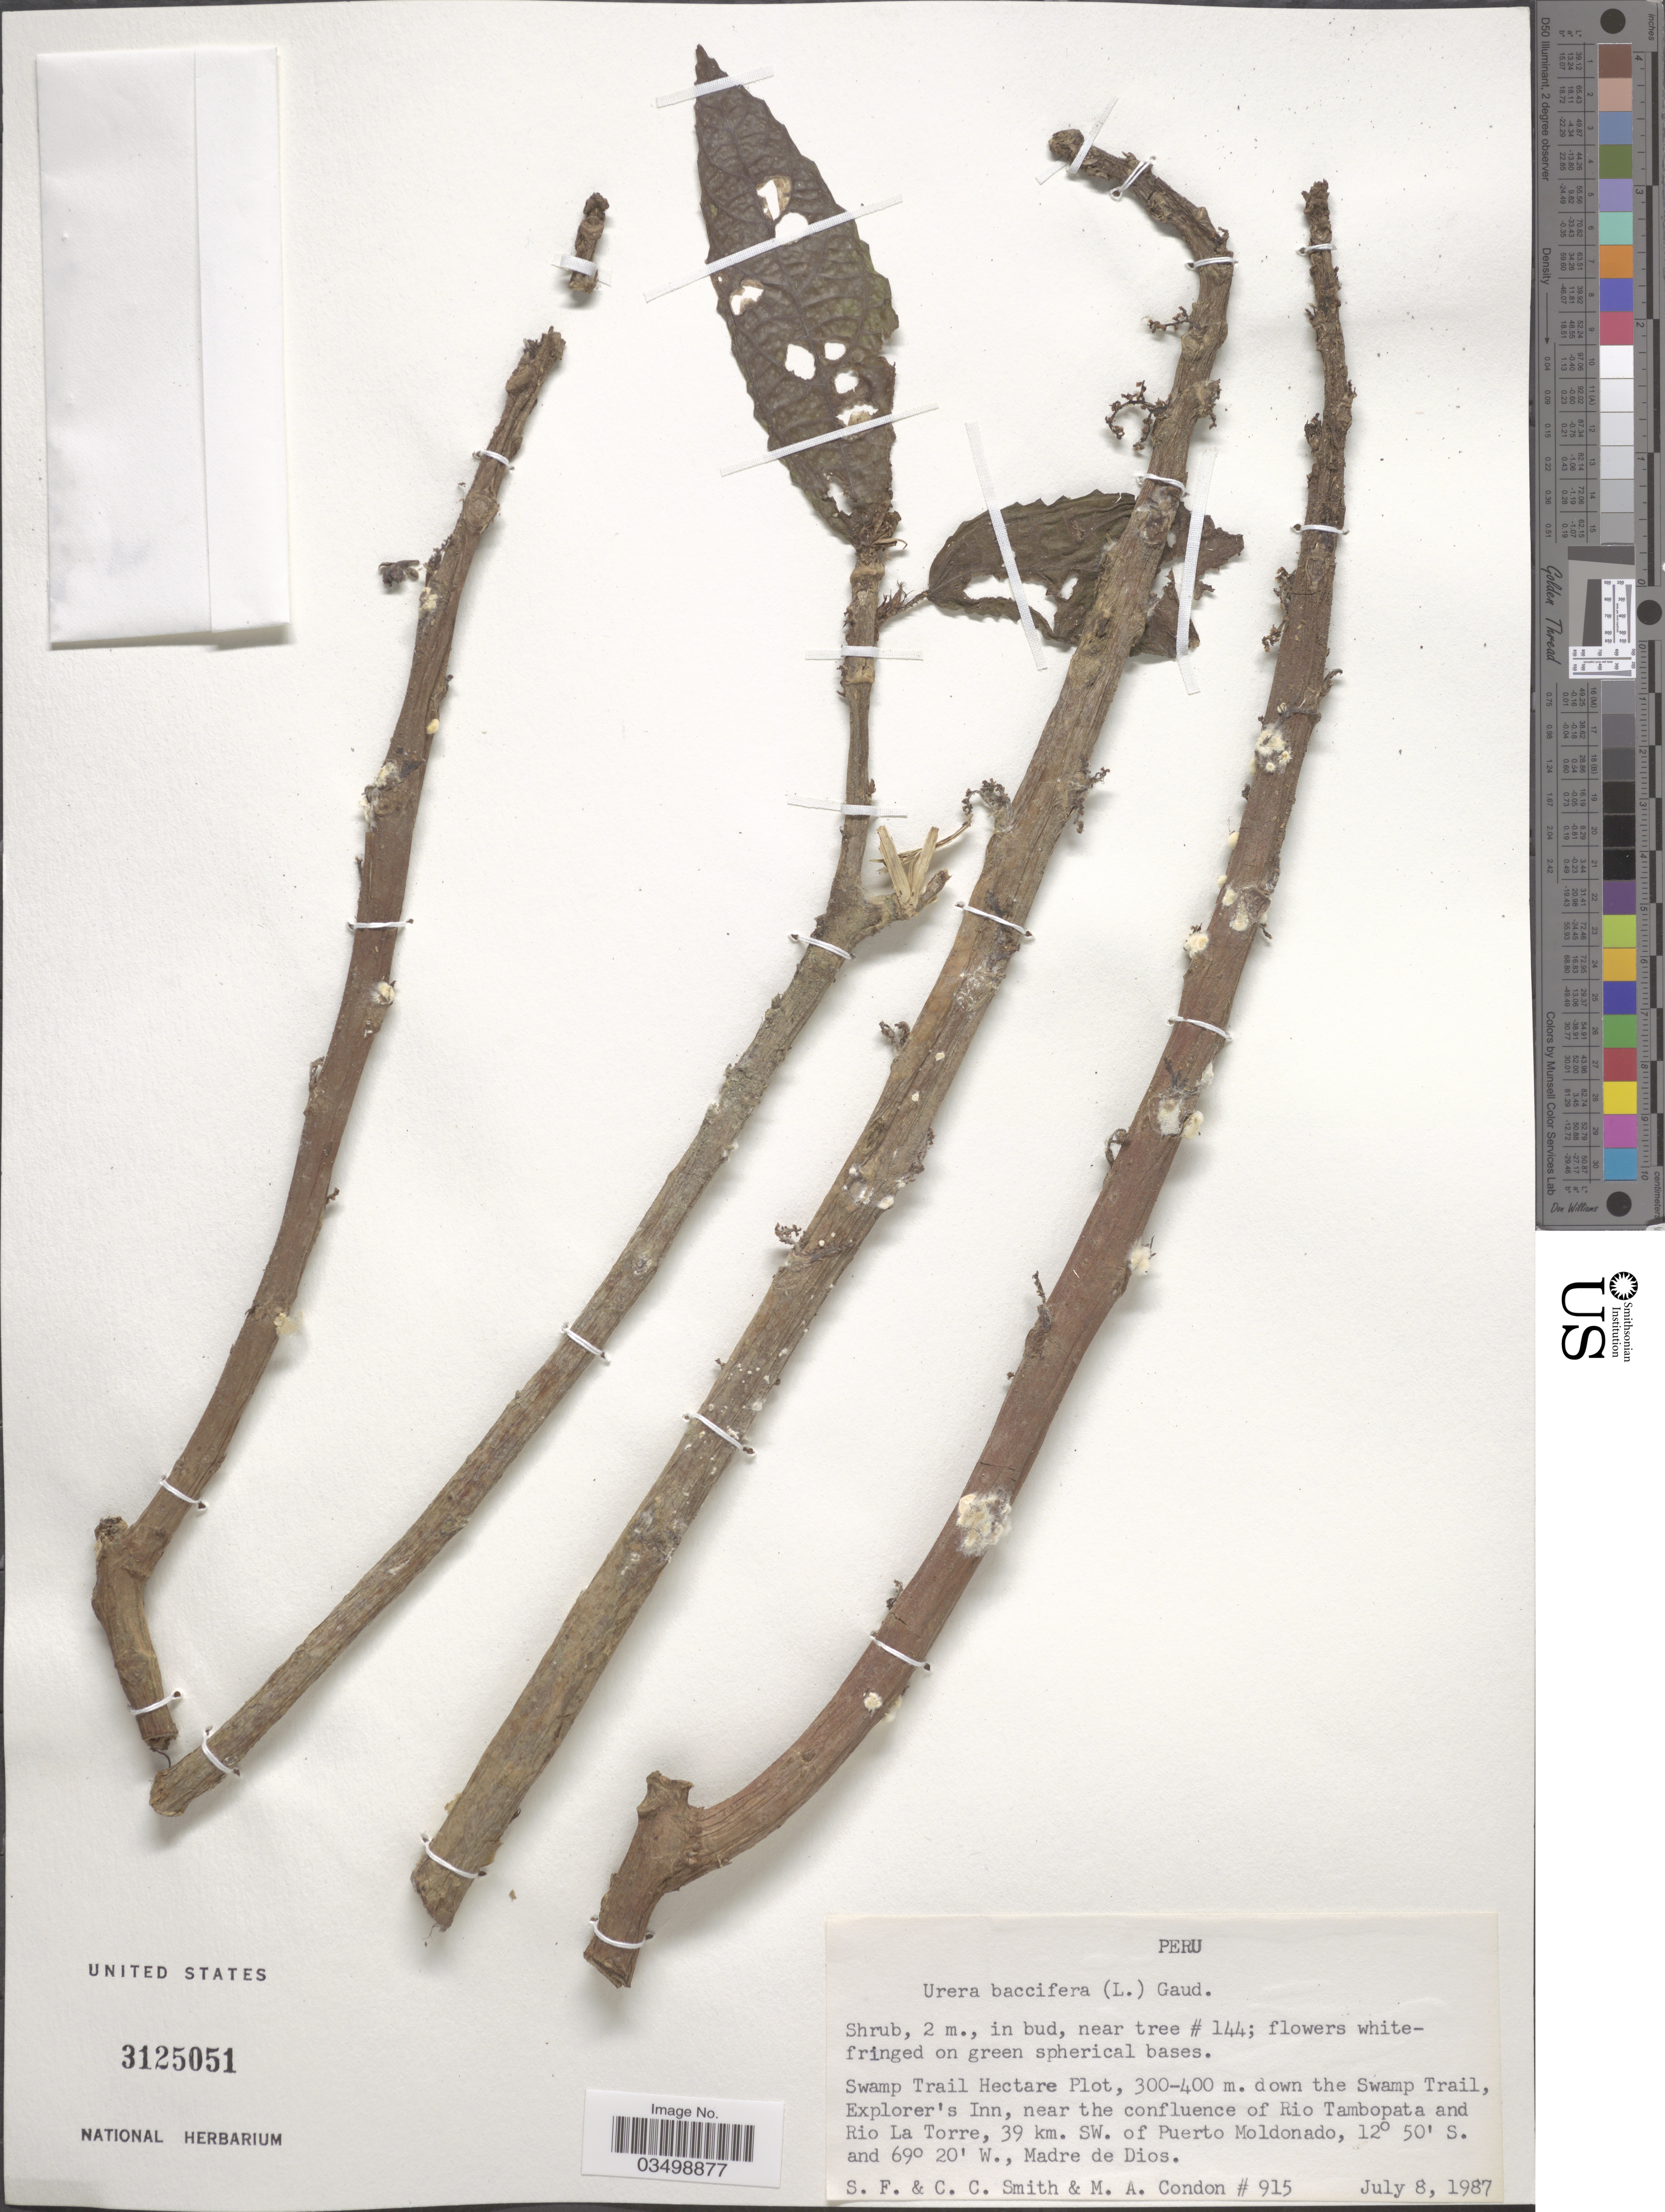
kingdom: Plantae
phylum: Tracheophyta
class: Magnoliopsida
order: Rosales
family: Urticaceae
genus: Urera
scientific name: Urera baccifera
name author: (L.) Gaudich. ex Wedd.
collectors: S.F. Smith, C. C. Smith & M. Condon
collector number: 915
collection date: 1987-07-08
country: Peru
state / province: Madre de Dios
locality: Swamp Trail Hectare Plot, down the Swamp Trail, Explorer's Inn, near the confluence of Rio Tambopata and Rio La Torre, 39 km. SW. of Puerto Moldonado.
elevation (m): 300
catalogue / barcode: US 3125051